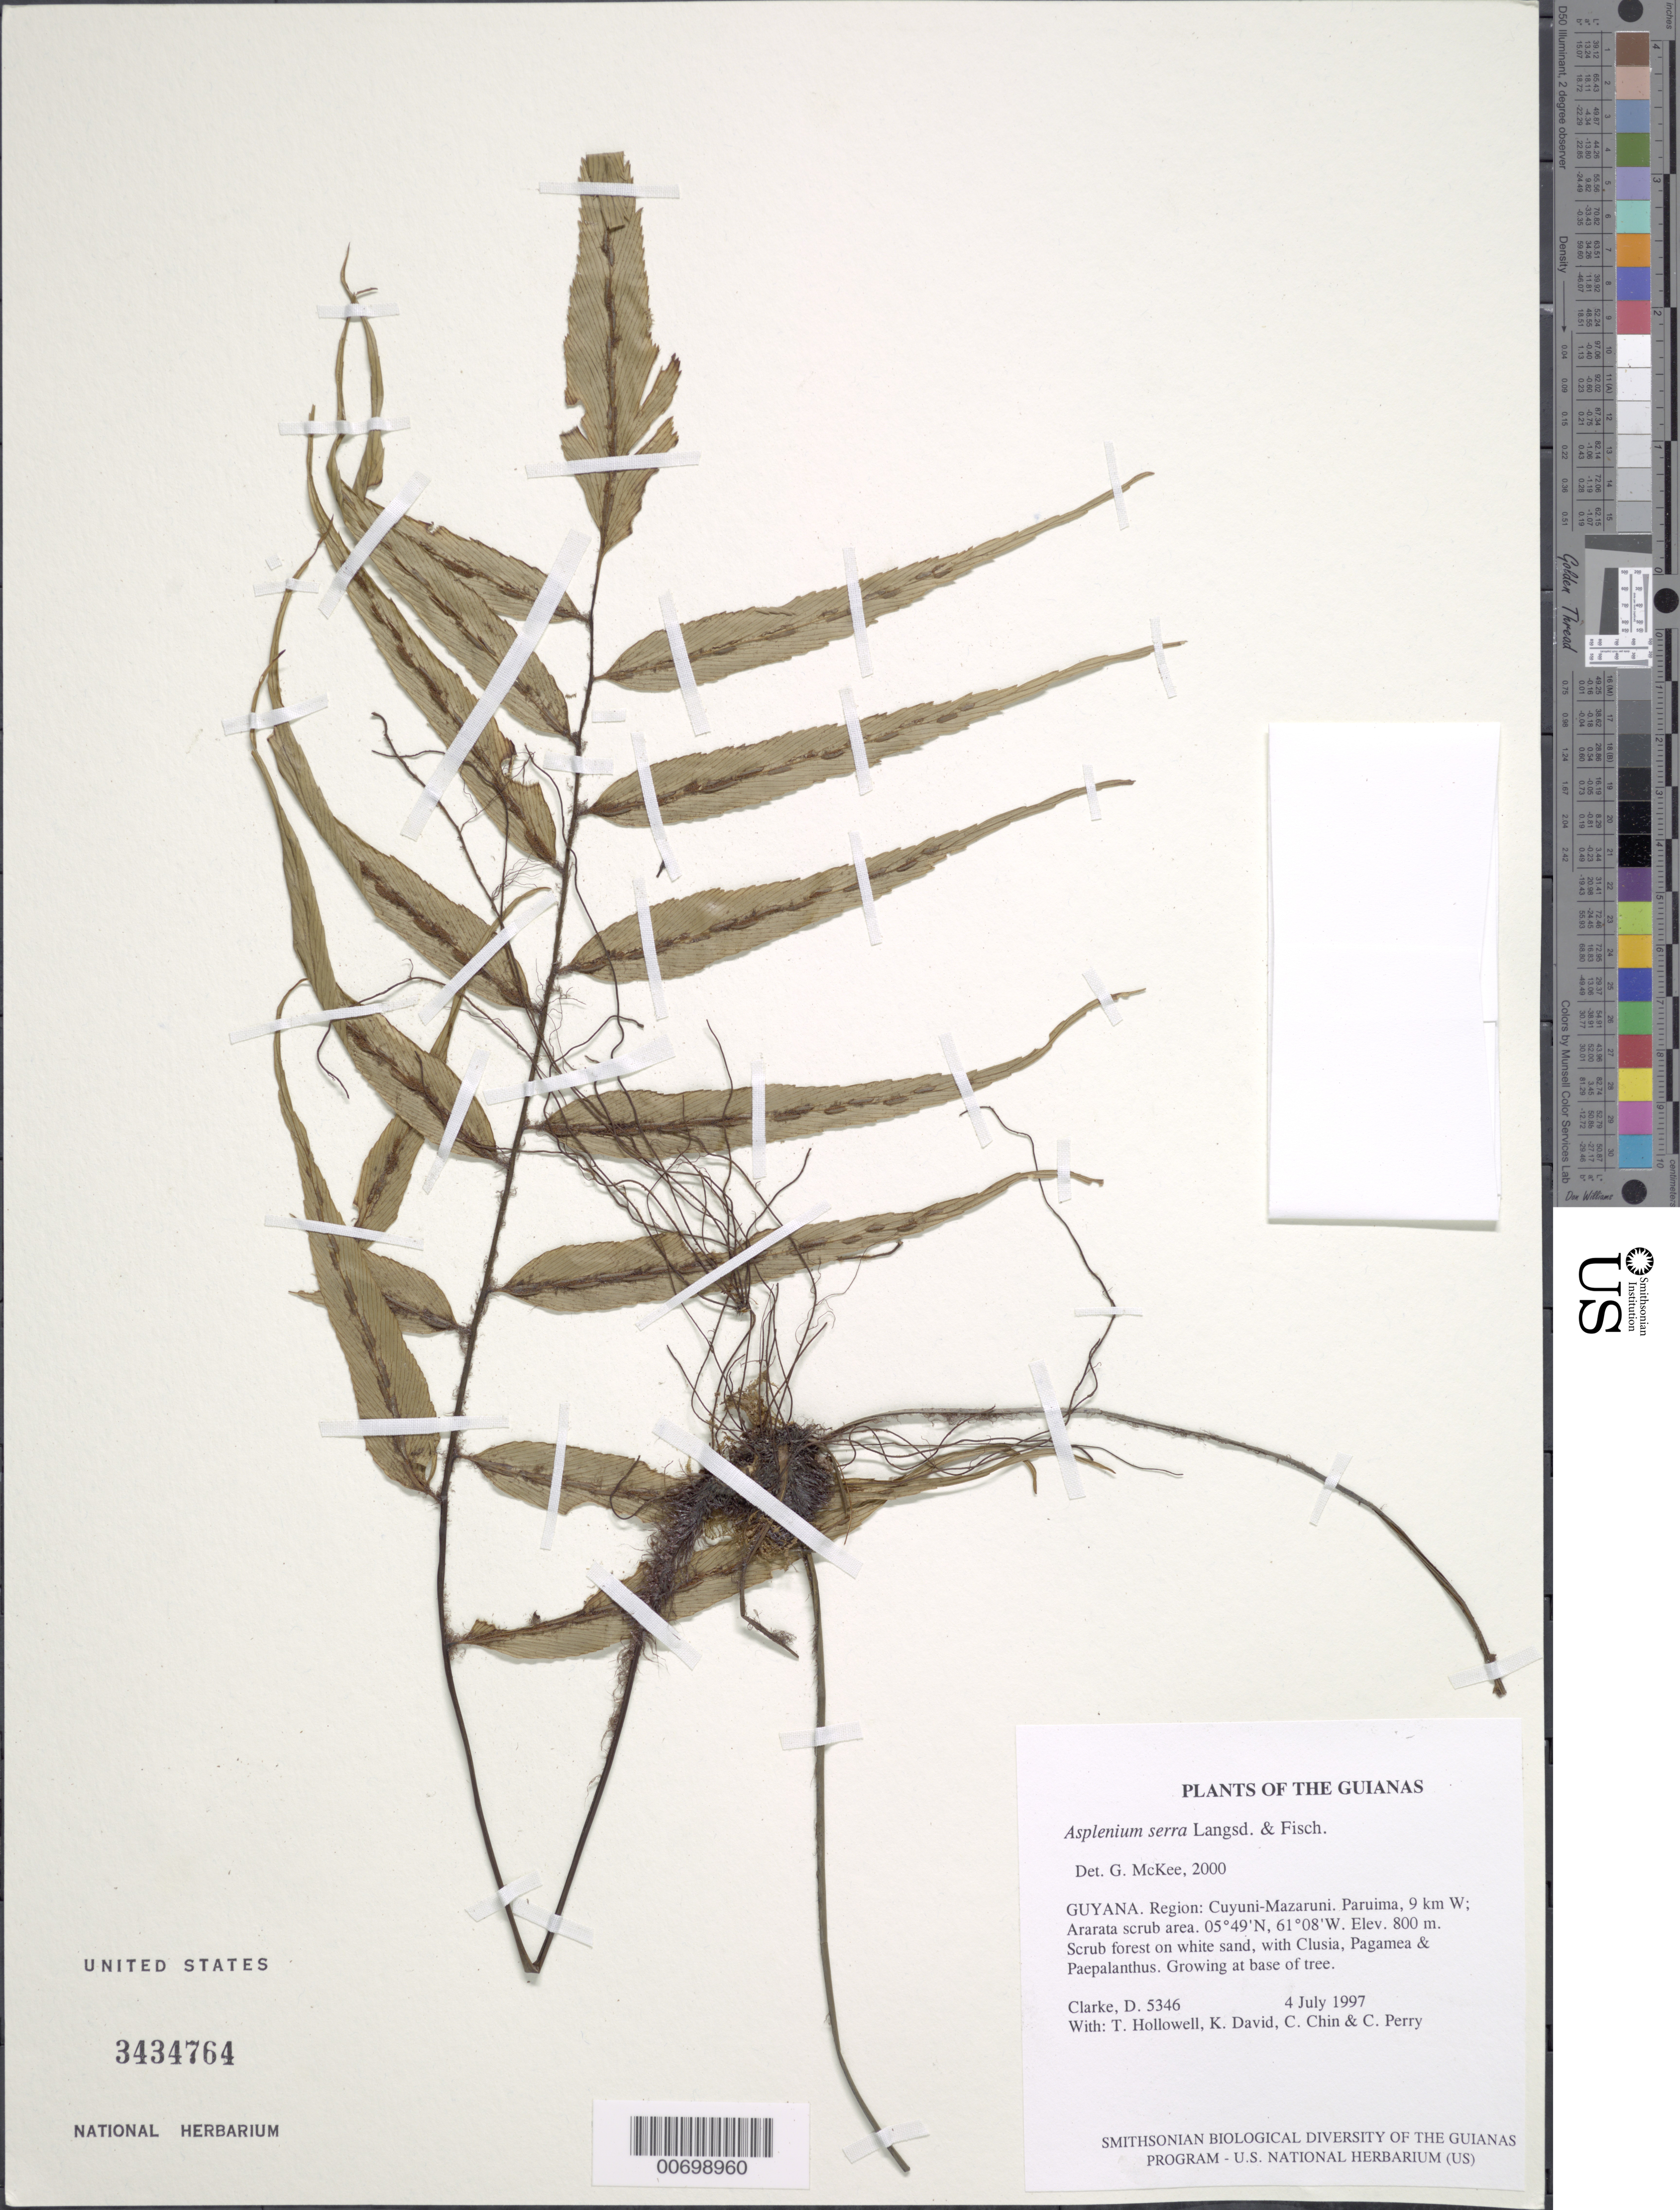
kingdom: Plantae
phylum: Tracheophyta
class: Polypodiopsida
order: Polypodiales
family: Aspleniaceae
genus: Asplenium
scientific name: Asplenium serra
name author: Langsd. & Fisch.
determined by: McKee, G. S., (US), NMNH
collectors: H. D. Clarke, T. Hollowell, K. David, C. Chin & C. Perry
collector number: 5346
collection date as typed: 4 July 1997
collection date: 1997-07-04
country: Guyana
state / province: Cuyuni-Mazaruni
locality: Paruima, 9 km W; Ararata scrub area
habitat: Scrub forest on white sand, with Clusia, Pagamea & Paepalanthus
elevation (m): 800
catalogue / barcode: US 3434764